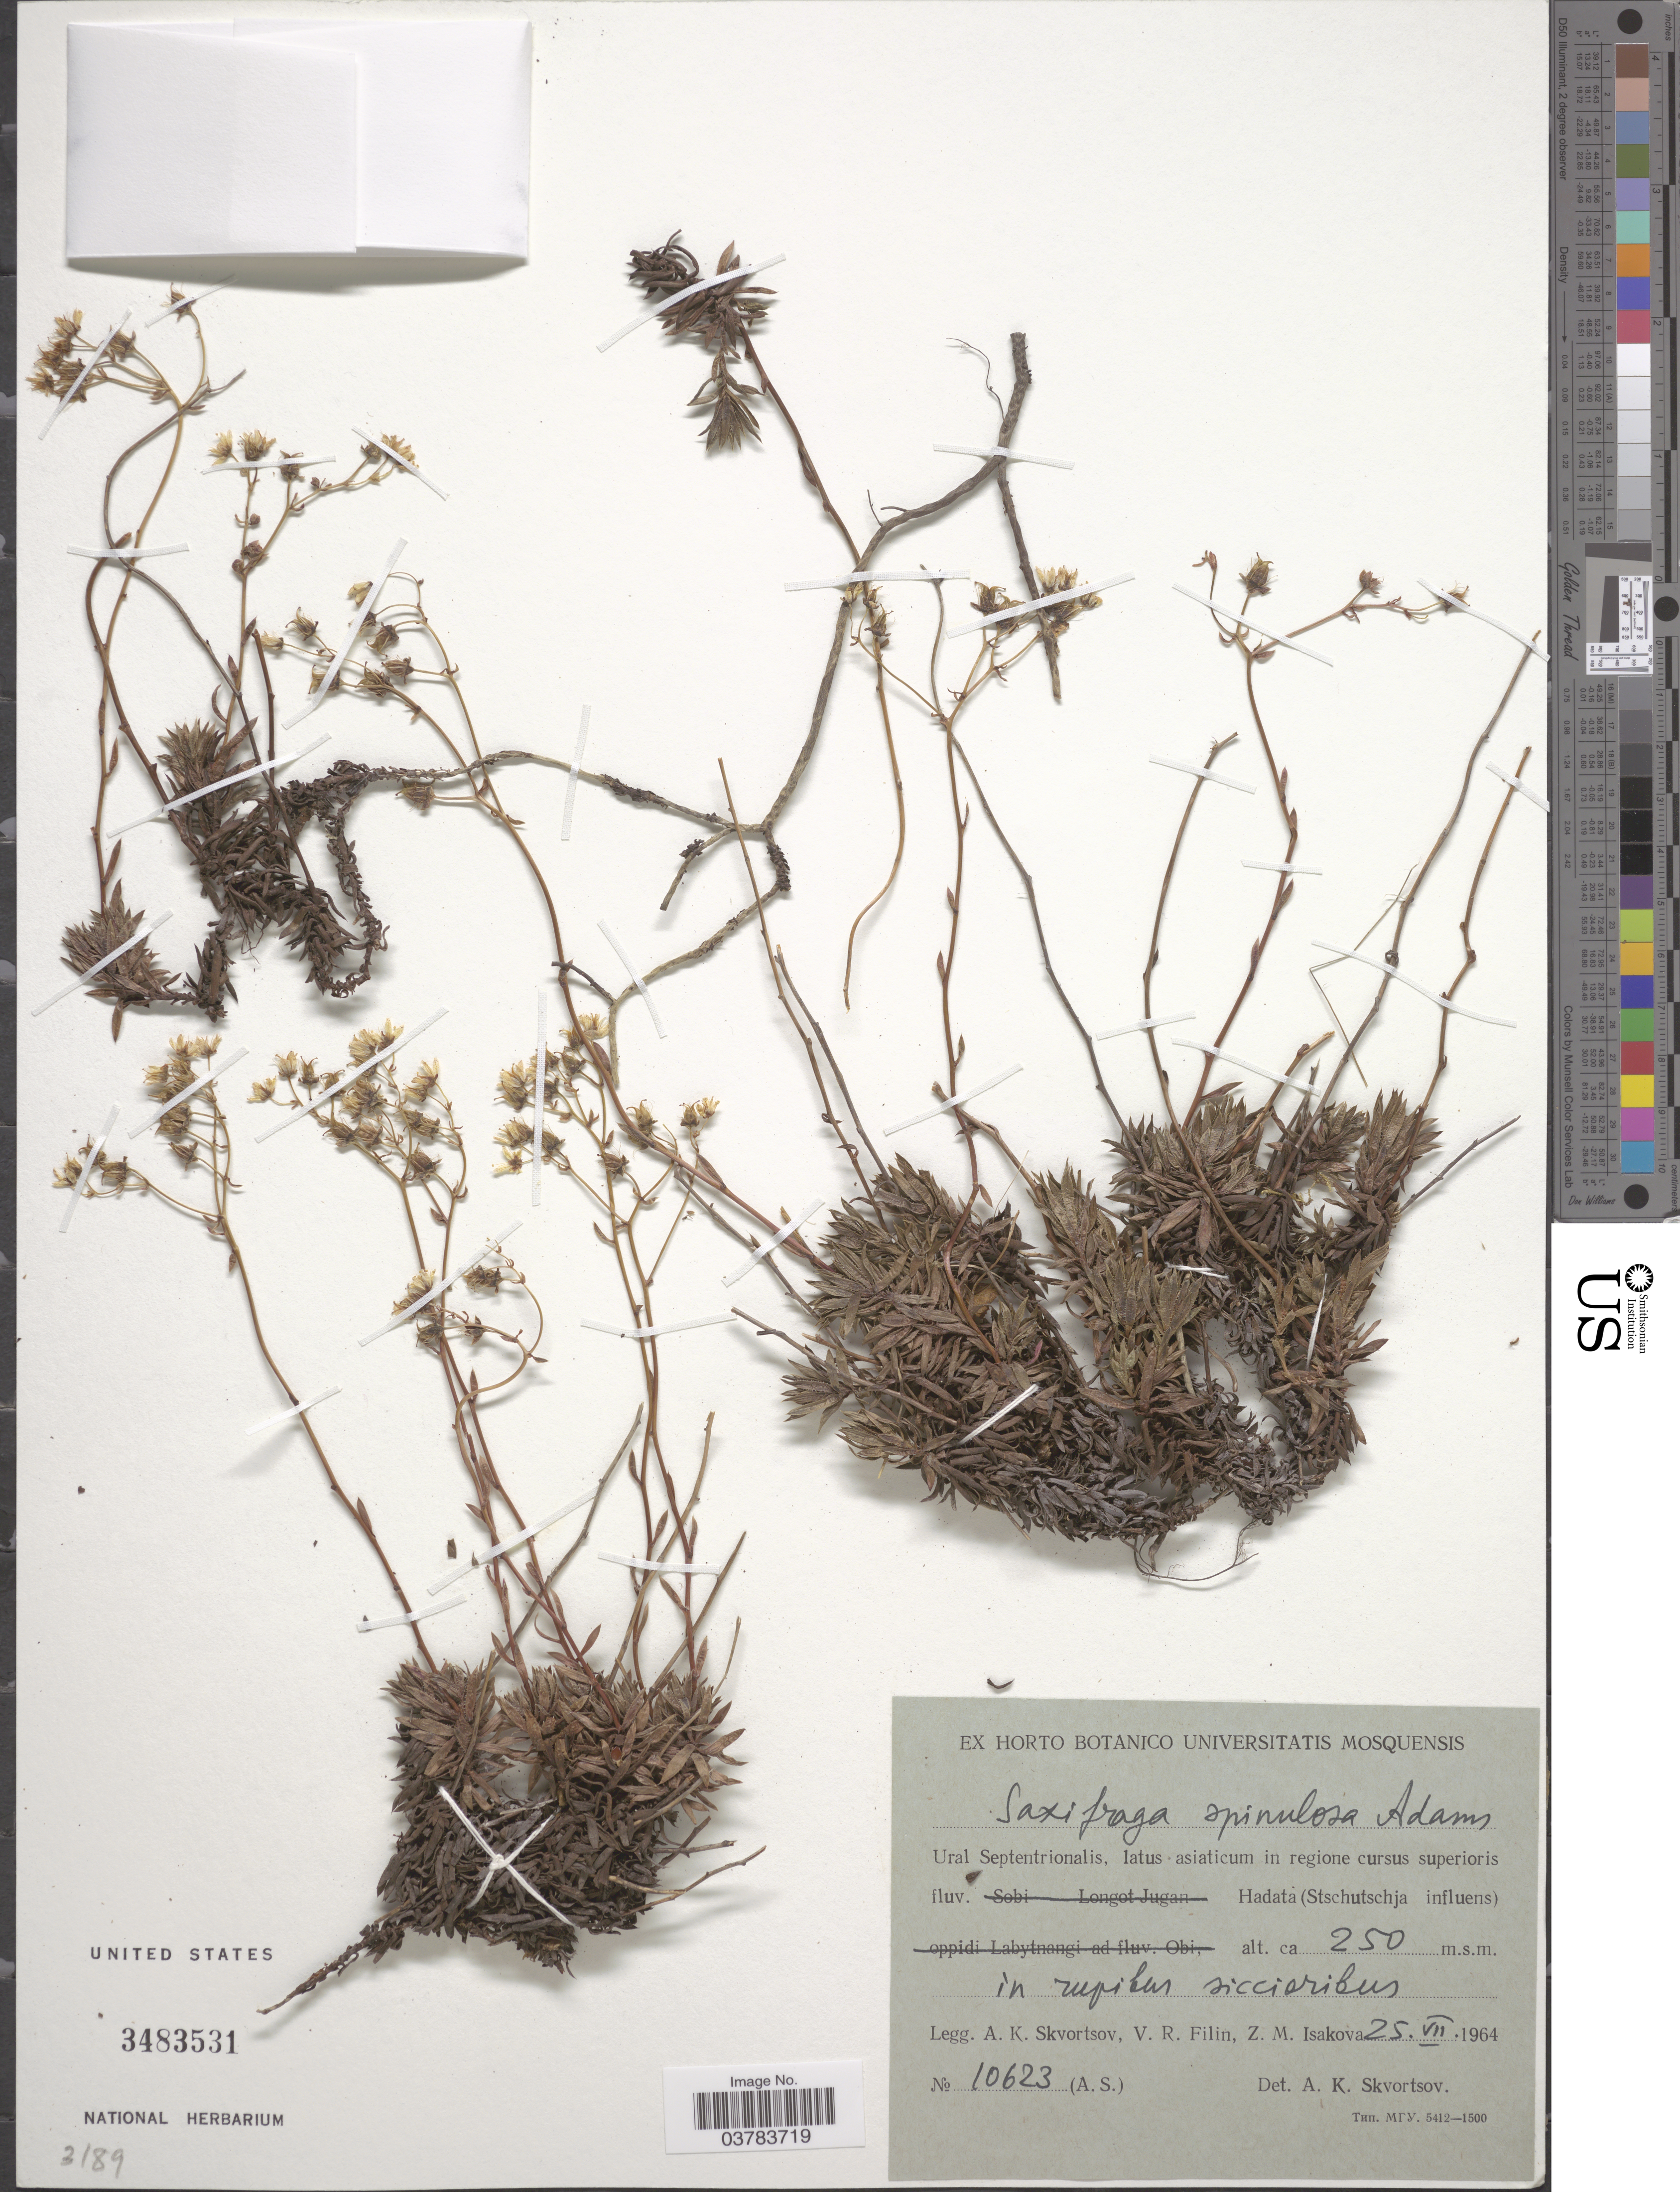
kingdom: Plantae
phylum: Tracheophyta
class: Magnoliopsida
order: Saxifragales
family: Saxifragaceae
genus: Saxifraga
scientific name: Saxifraga spinulosa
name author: Adams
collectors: A. K. Skvortsov, V. Filin & Z. Isakova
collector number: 10623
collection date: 1964-07-25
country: Russian Federation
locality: Ural Septentrionalis, latus asiaticum in regione cursus superioris fluv. Hadata (Stschutschja influens) in rupibus siccioribus.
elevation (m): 250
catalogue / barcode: US 3483531